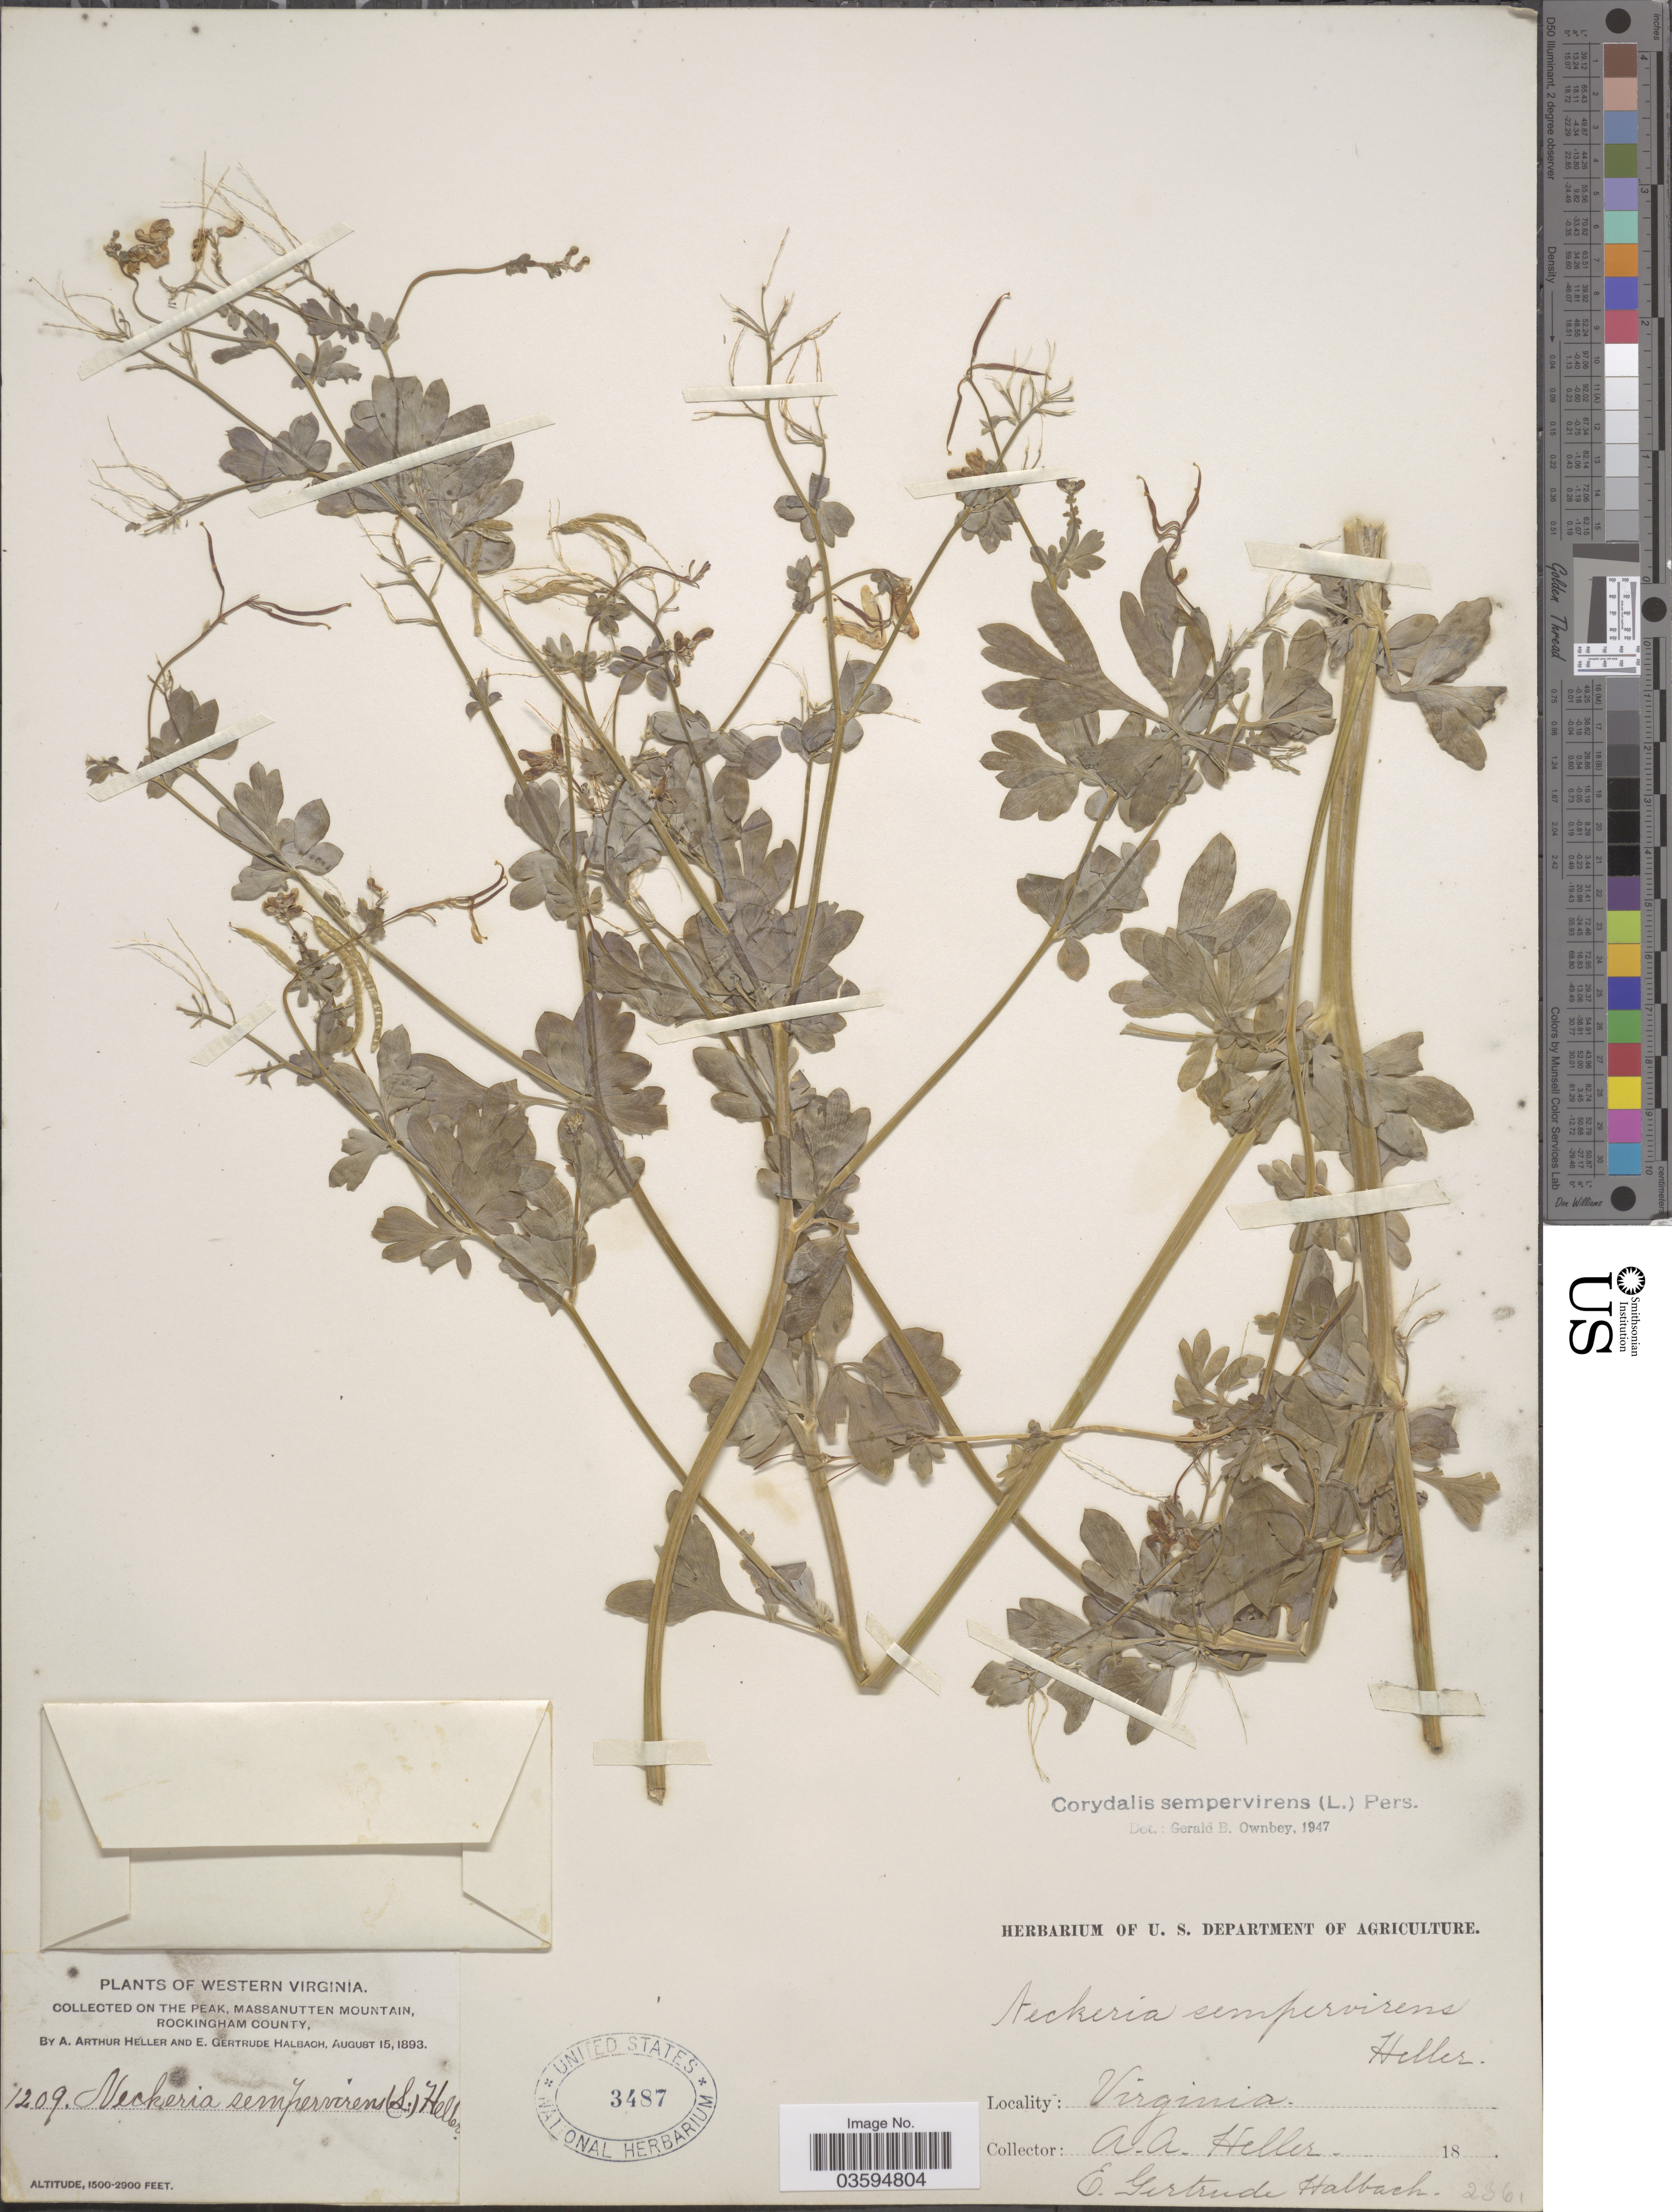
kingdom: Plantae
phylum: Tracheophyta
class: Magnoliopsida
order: Ranunculales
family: Papaveraceae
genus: Capnoides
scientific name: Capnoides sempervirens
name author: (L.) Borkh.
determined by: Strong, M. T., (US), Smithsonian Institution - National Museum of Natural History (UNITED STATES)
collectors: A. A. Heller & E. G. Heller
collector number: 1209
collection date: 1893-08-15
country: United States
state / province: Virginia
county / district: Rockingham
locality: Western Virginia. On the peak, Massanutten Mountain, Rockingham County.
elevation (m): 457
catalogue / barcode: US 3487